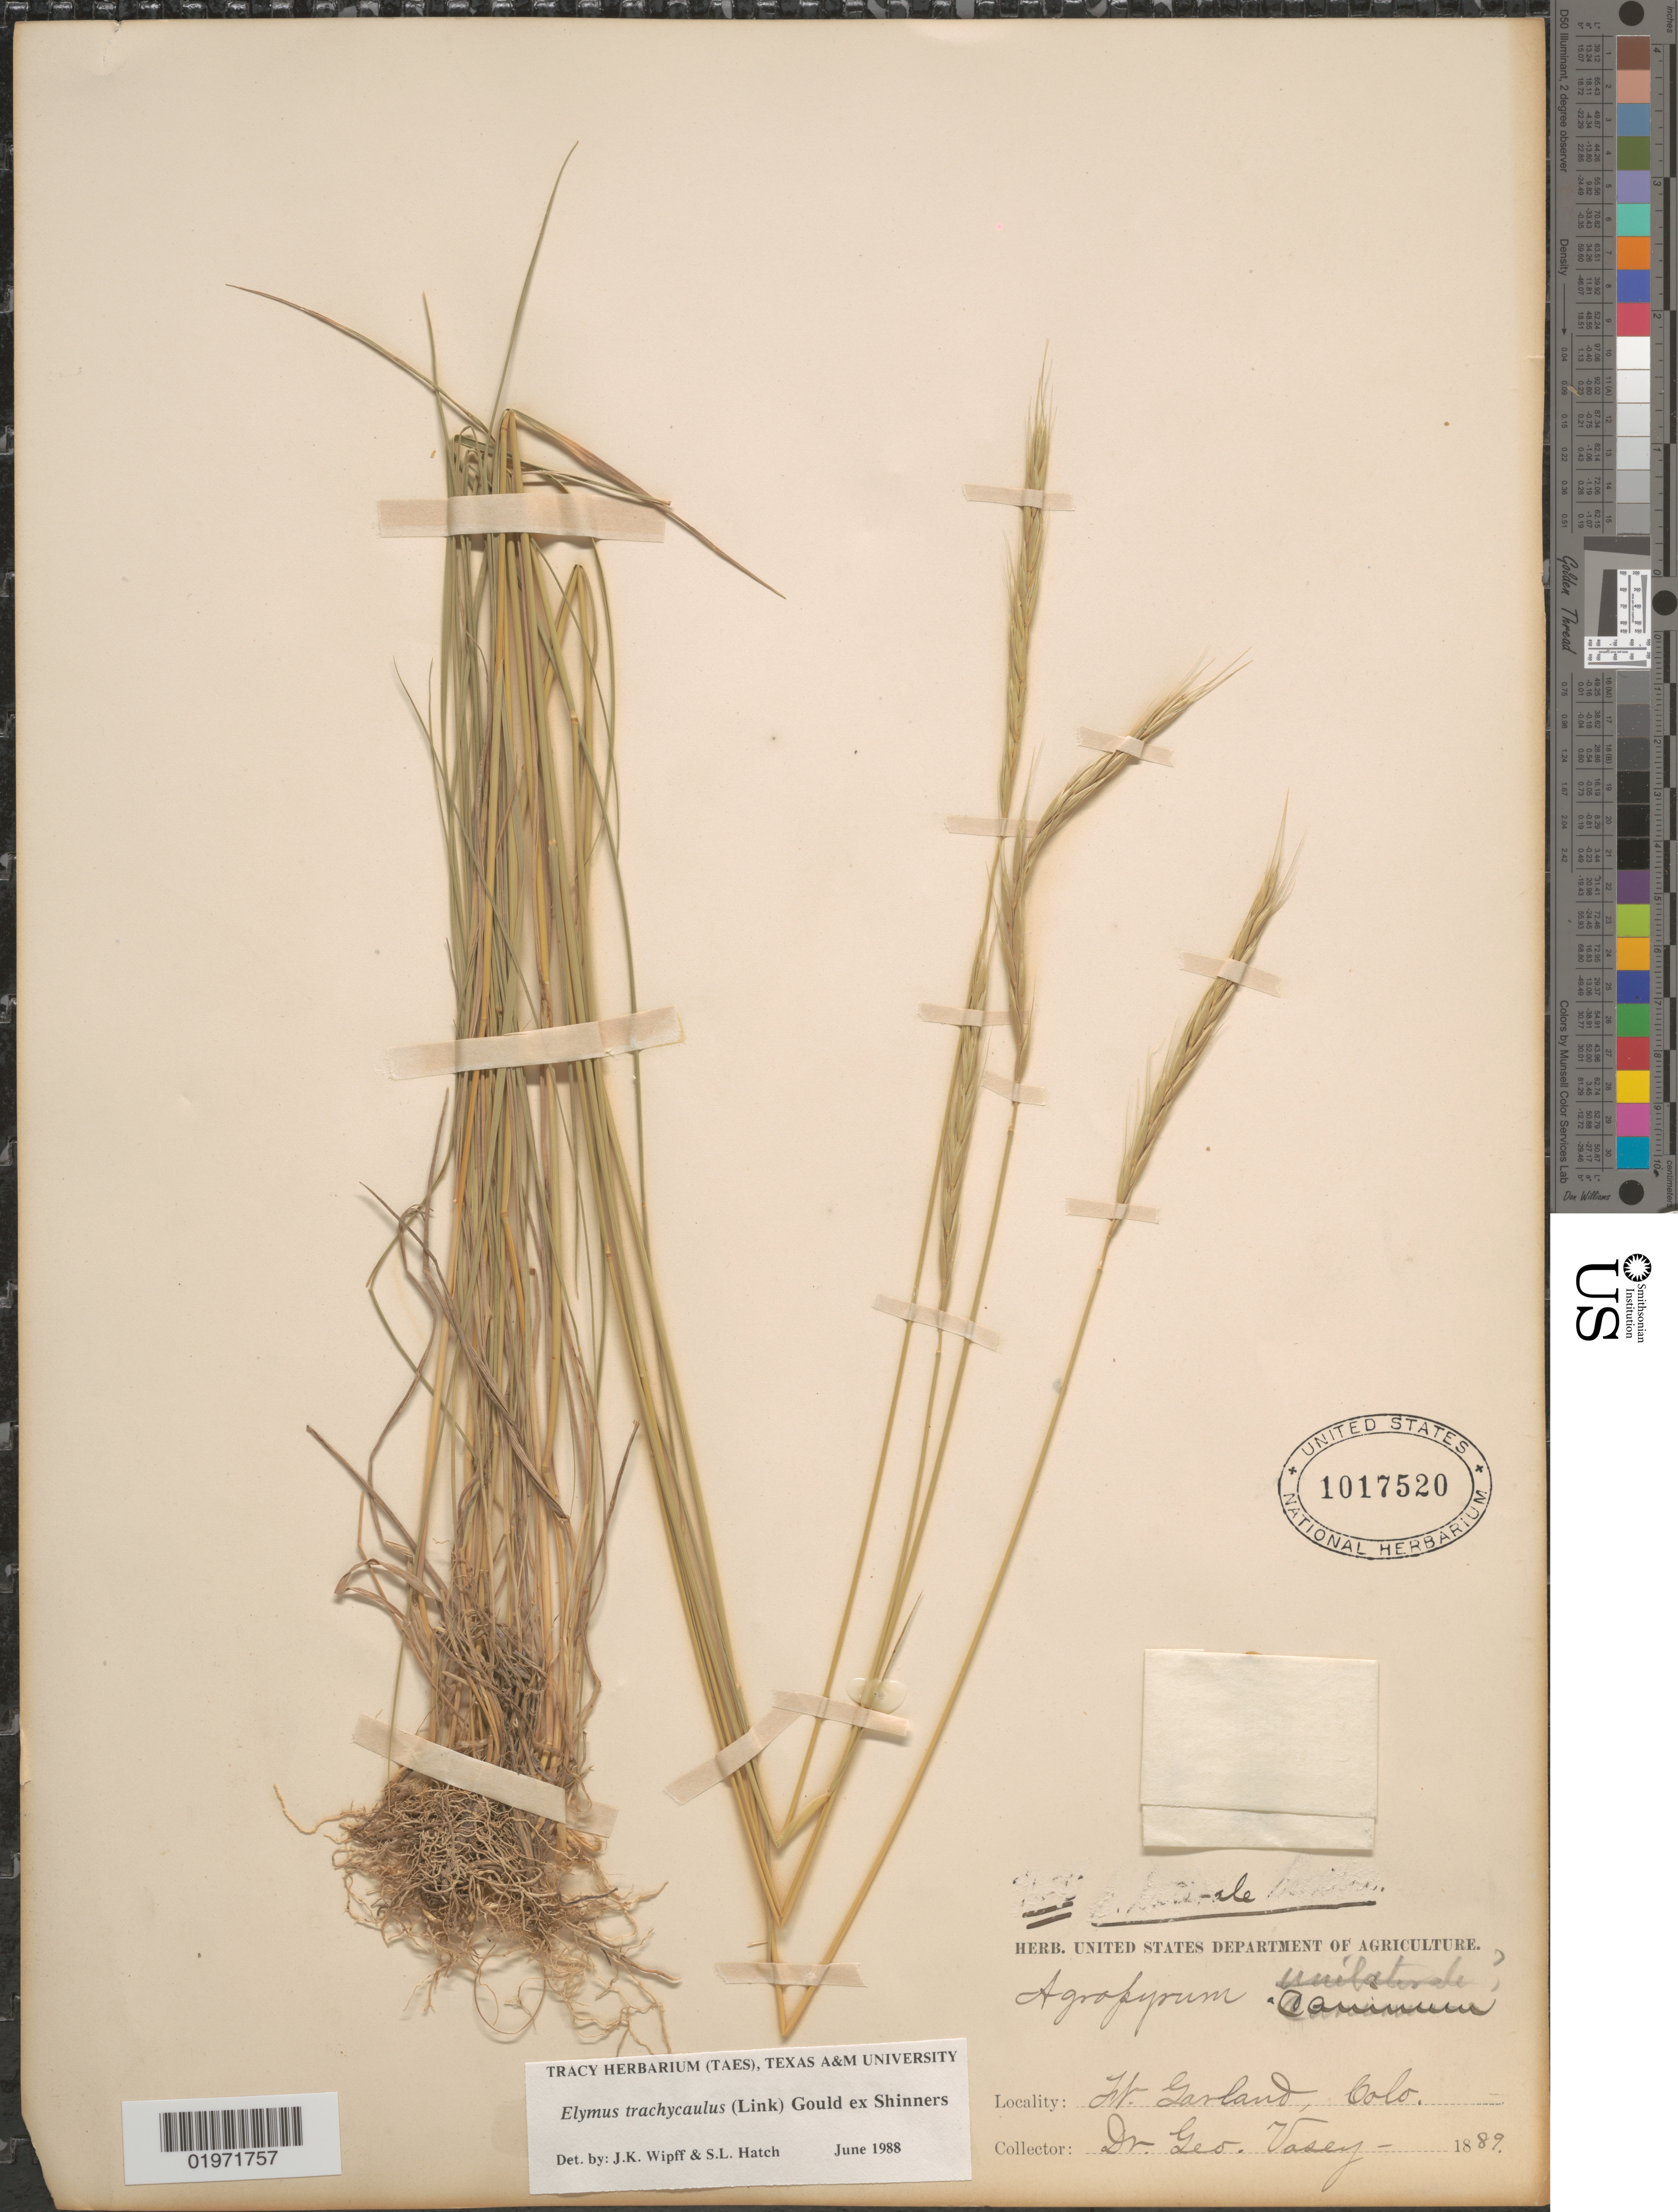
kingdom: Plantae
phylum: Tracheophyta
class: Liliopsida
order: Poales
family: Poaceae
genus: Elymus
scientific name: Elymus trachycaulus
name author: (Link) Gould ex Shinners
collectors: G. R. Vasey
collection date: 1889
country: United States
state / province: Colorado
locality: Ft. Garland.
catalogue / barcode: US 1017520